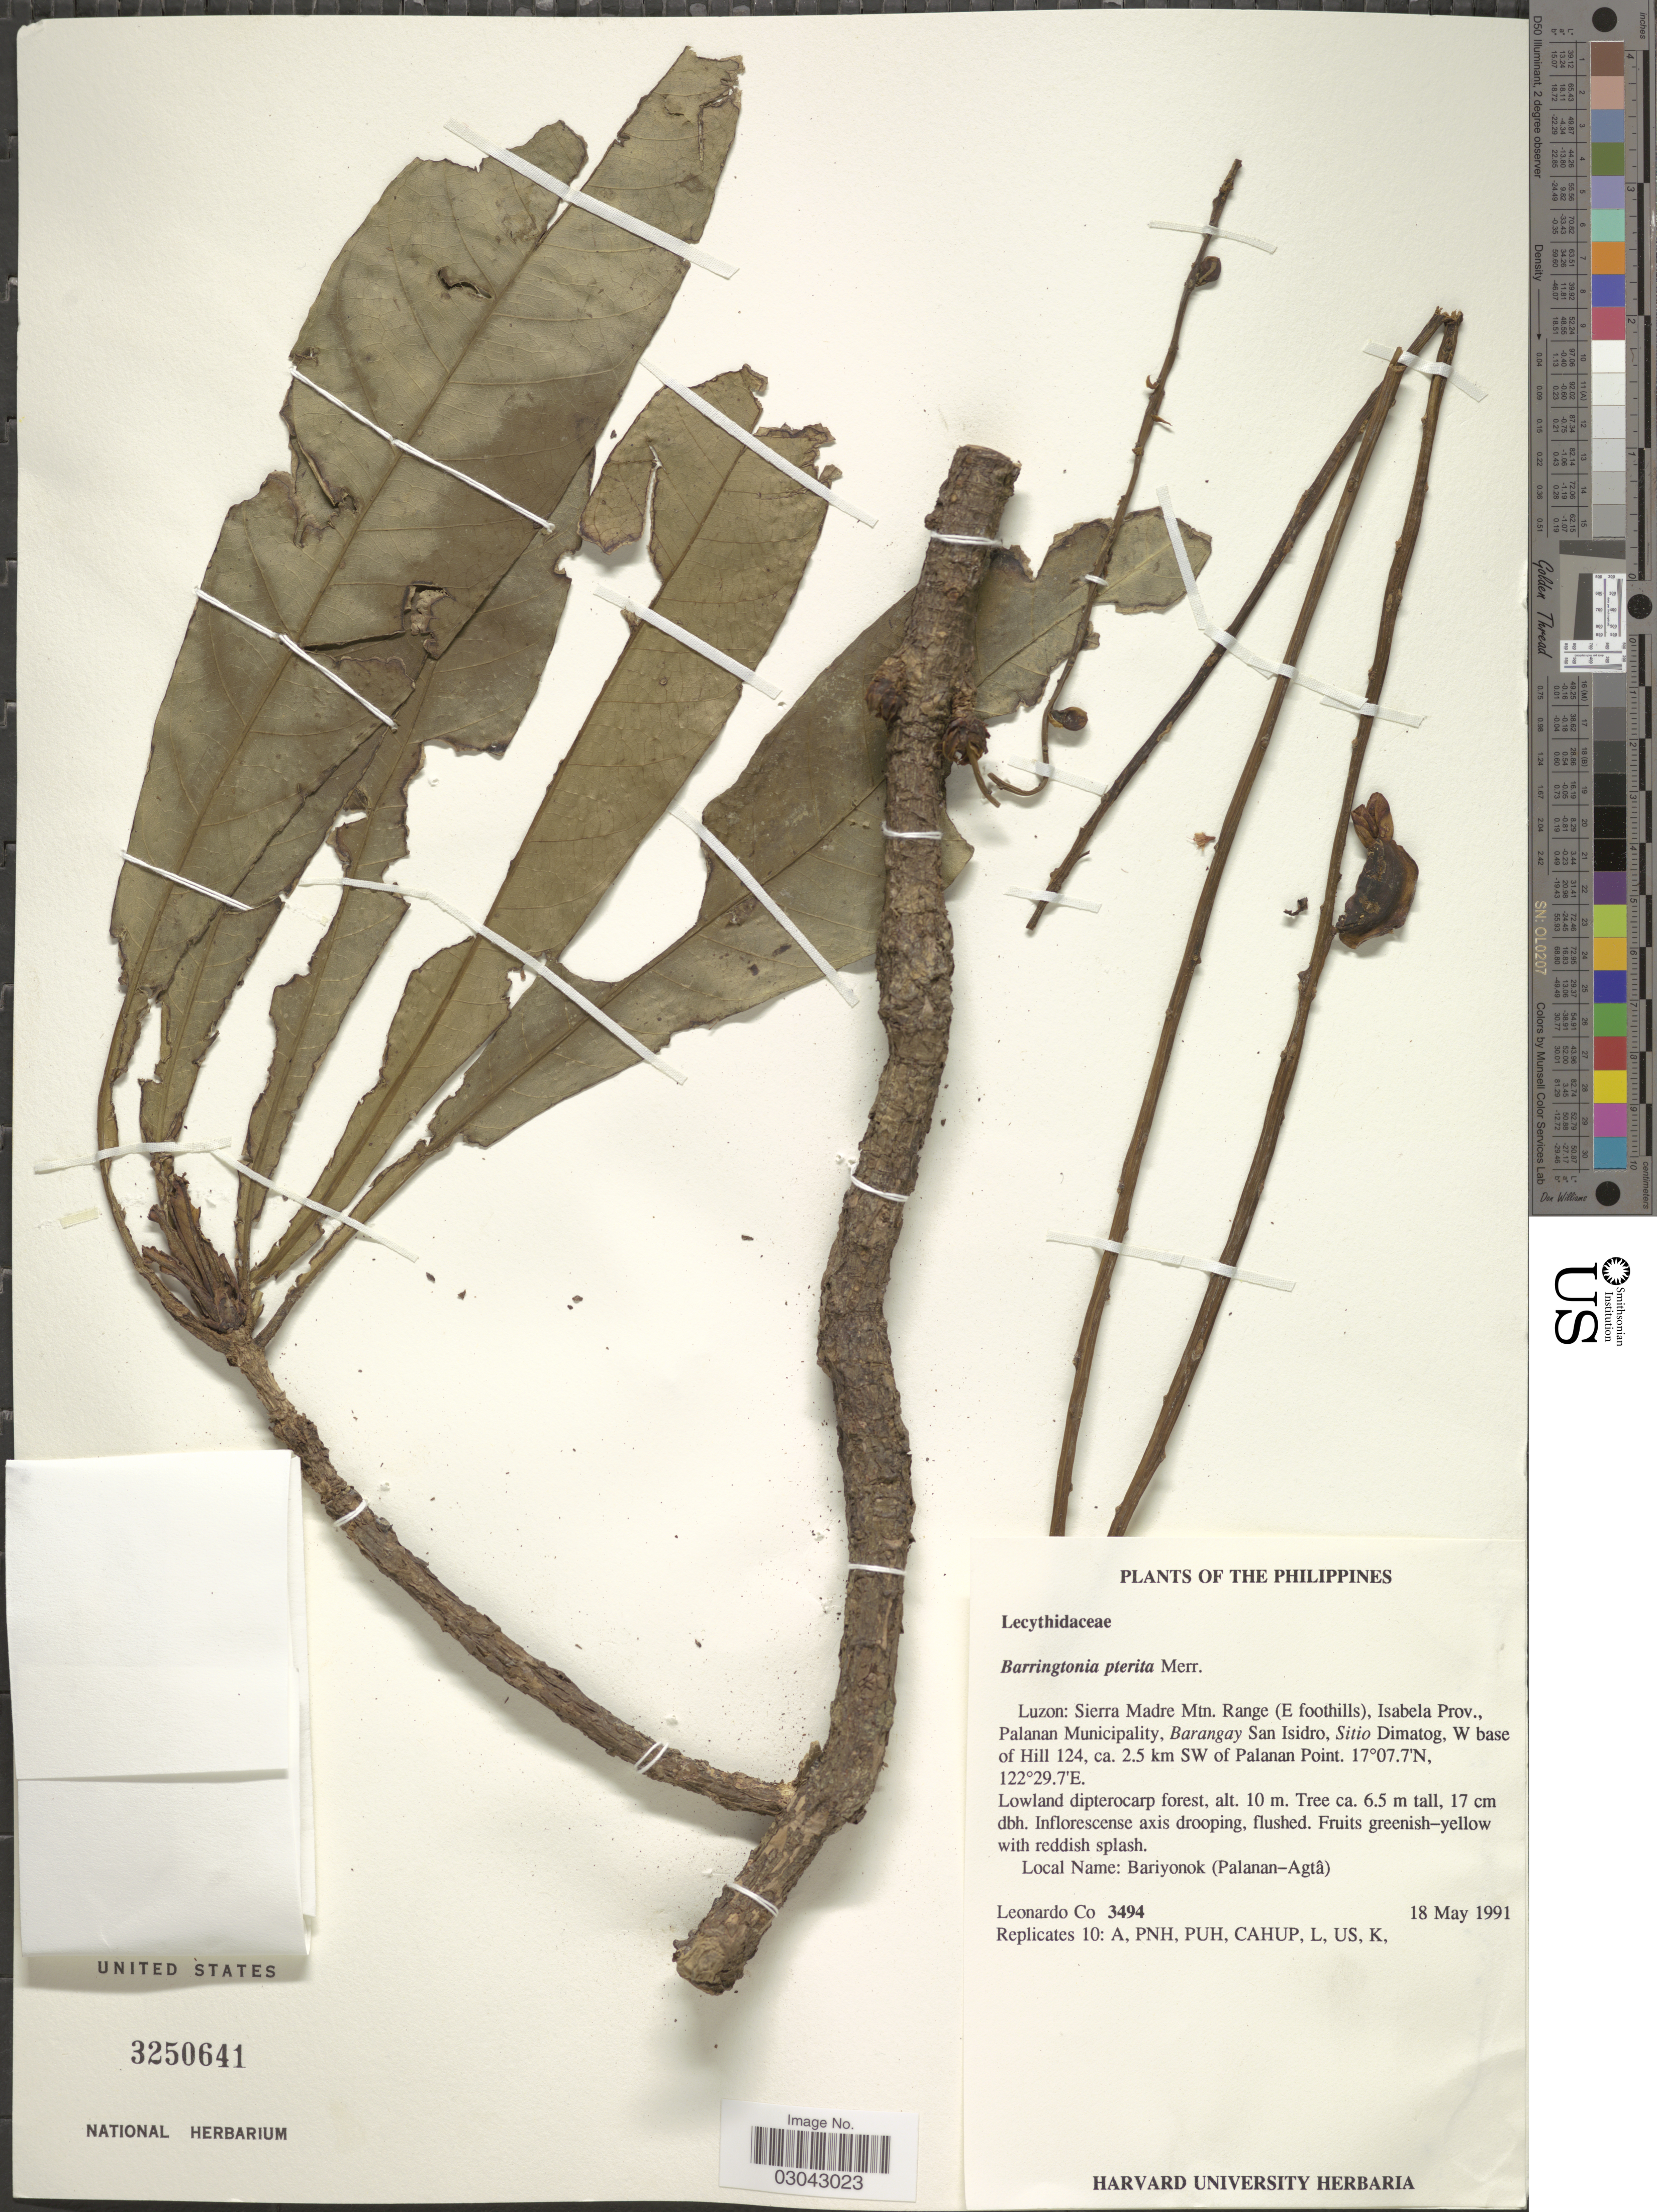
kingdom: Plantae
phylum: Tracheophyta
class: Magnoliopsida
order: Ericales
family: Lecythidaceae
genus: Barringtonia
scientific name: Barringtonia pterita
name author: Merr.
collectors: L. Co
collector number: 3494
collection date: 1991-05-18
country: Philippines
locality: Luzon: Sierra Madre Mtn. Range (E foothills), Isabela Prov., Palanan Municipality, Barangay San Isidro, Sitio Pulang Lupa.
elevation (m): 10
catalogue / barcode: US 3250641